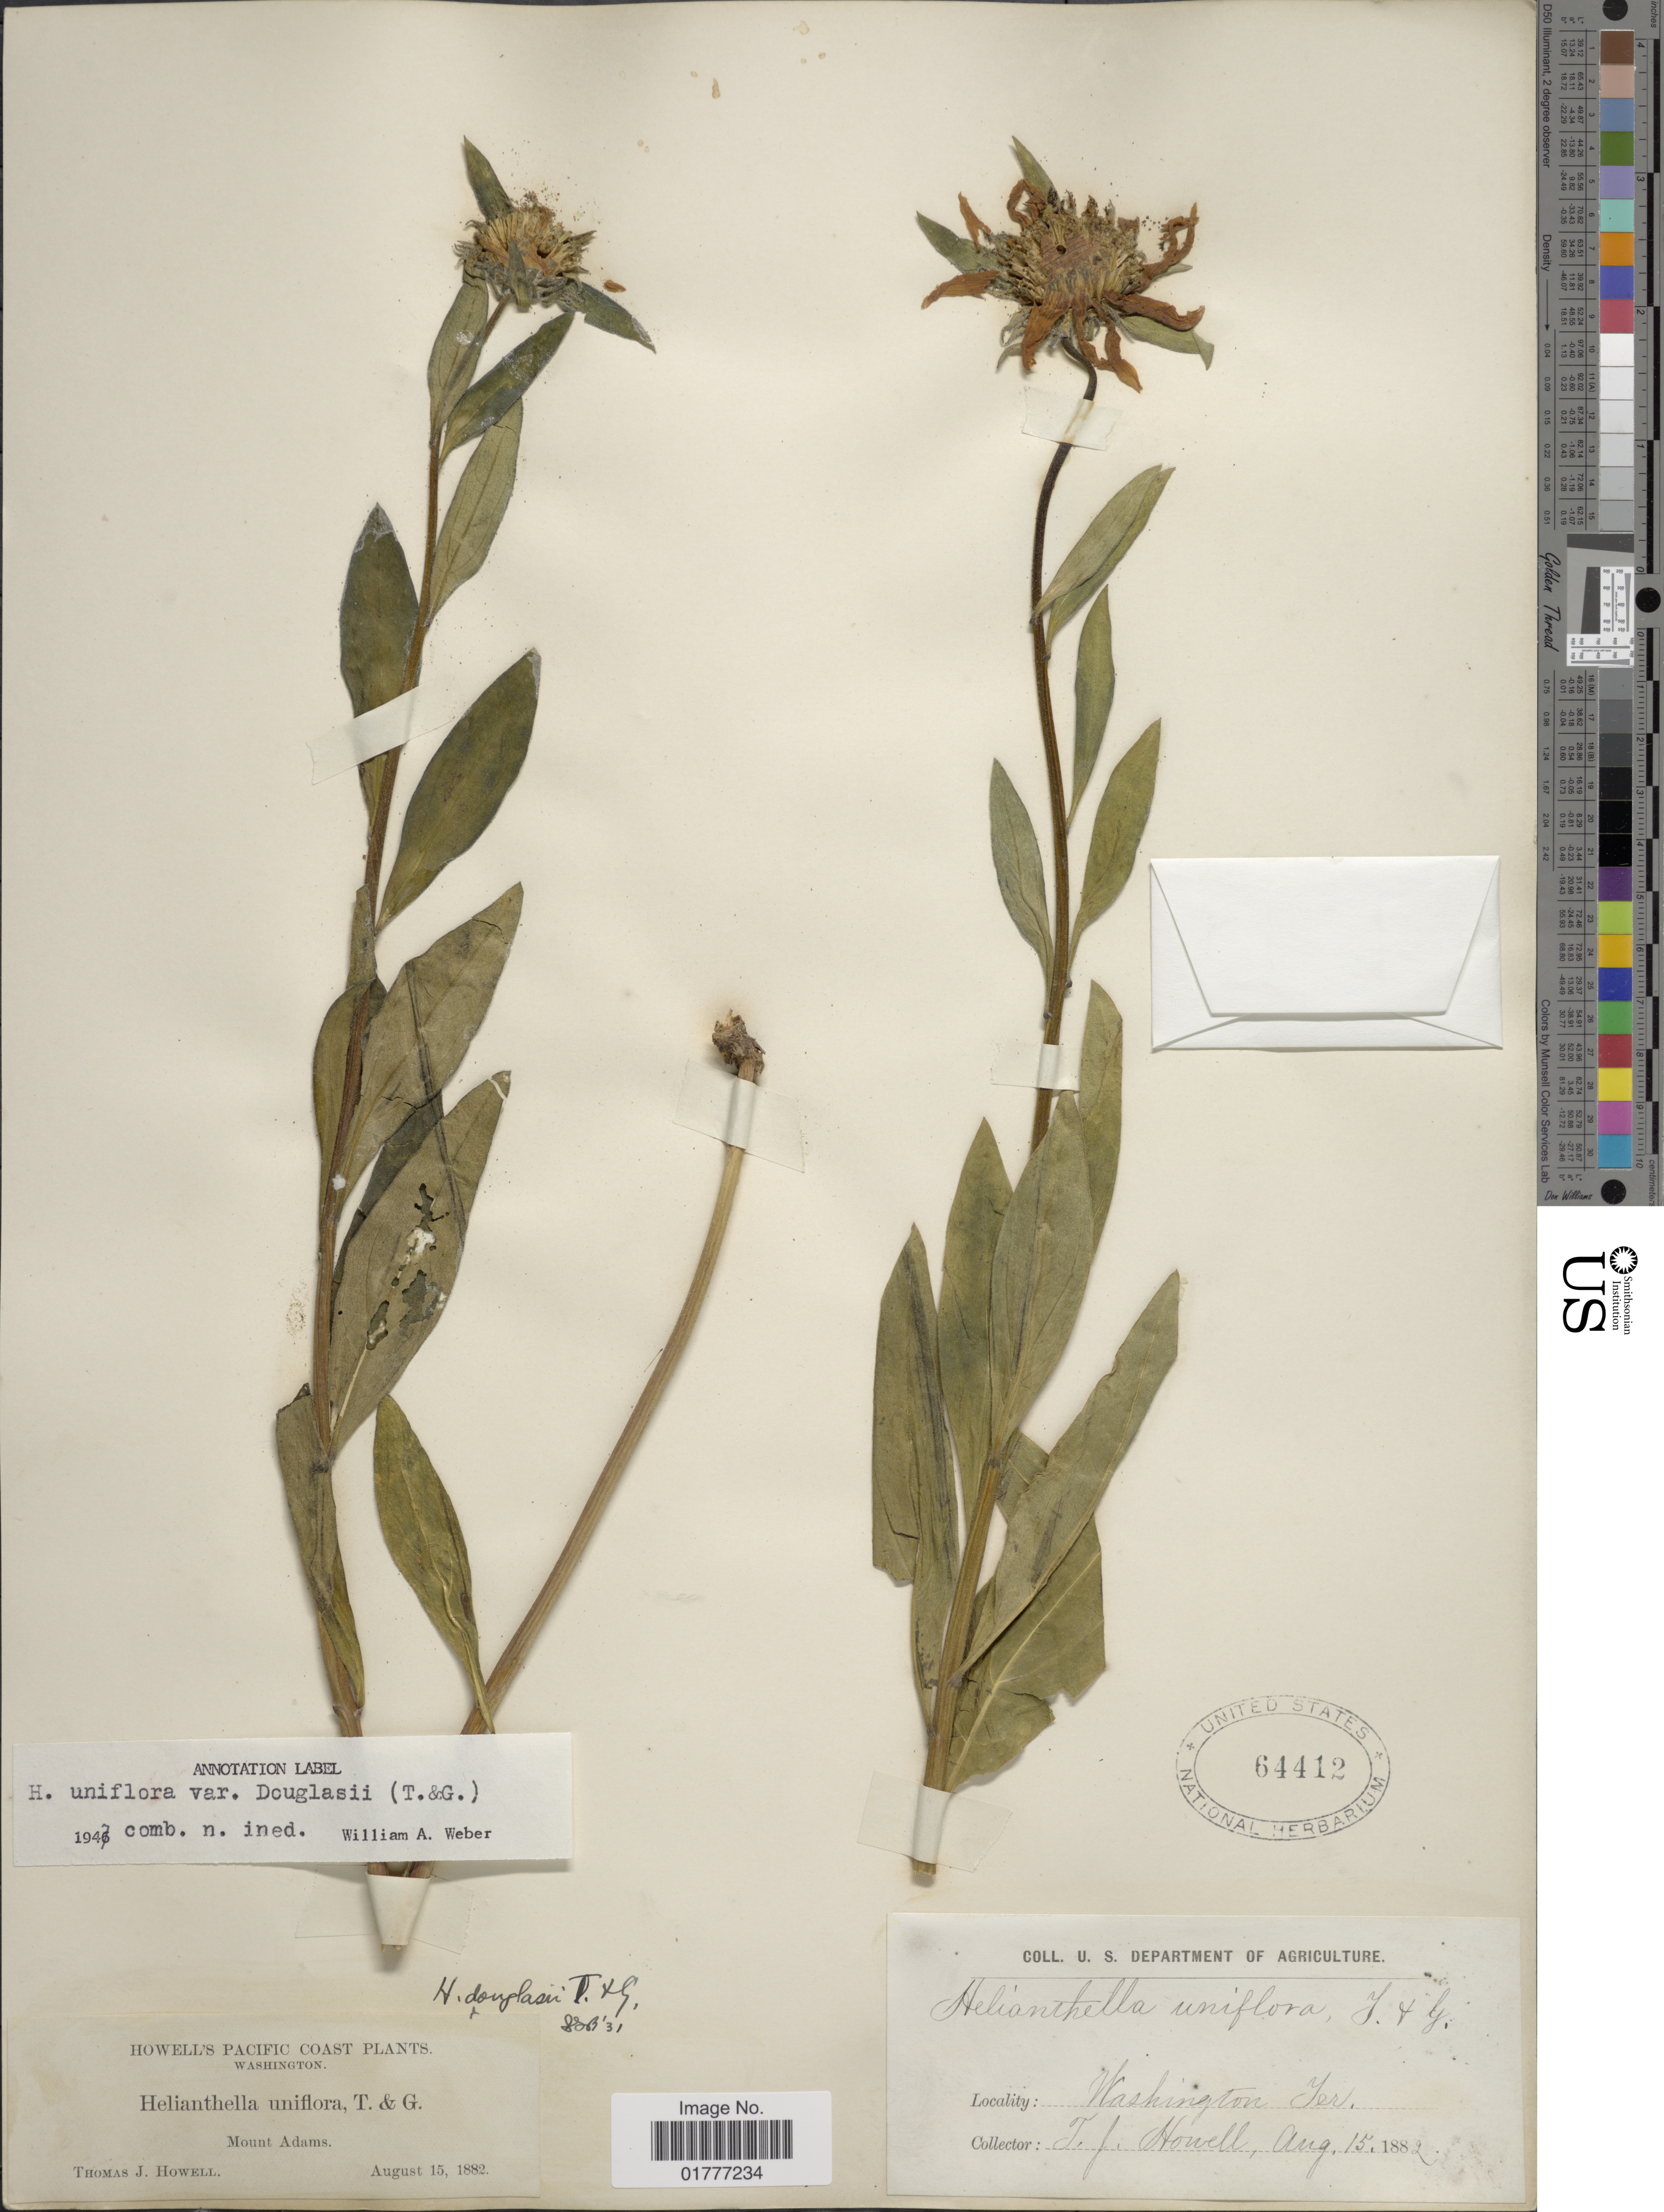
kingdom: Plantae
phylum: Tracheophyta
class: Magnoliopsida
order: Asterales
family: Asteraceae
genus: Helianthella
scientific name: Helianthella douglasii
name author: Torr. & A. Gray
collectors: T. J. Howell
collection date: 1882-08-15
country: United States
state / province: Washington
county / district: Yakima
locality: Pacific Coast, Mount Adams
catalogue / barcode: US 64412